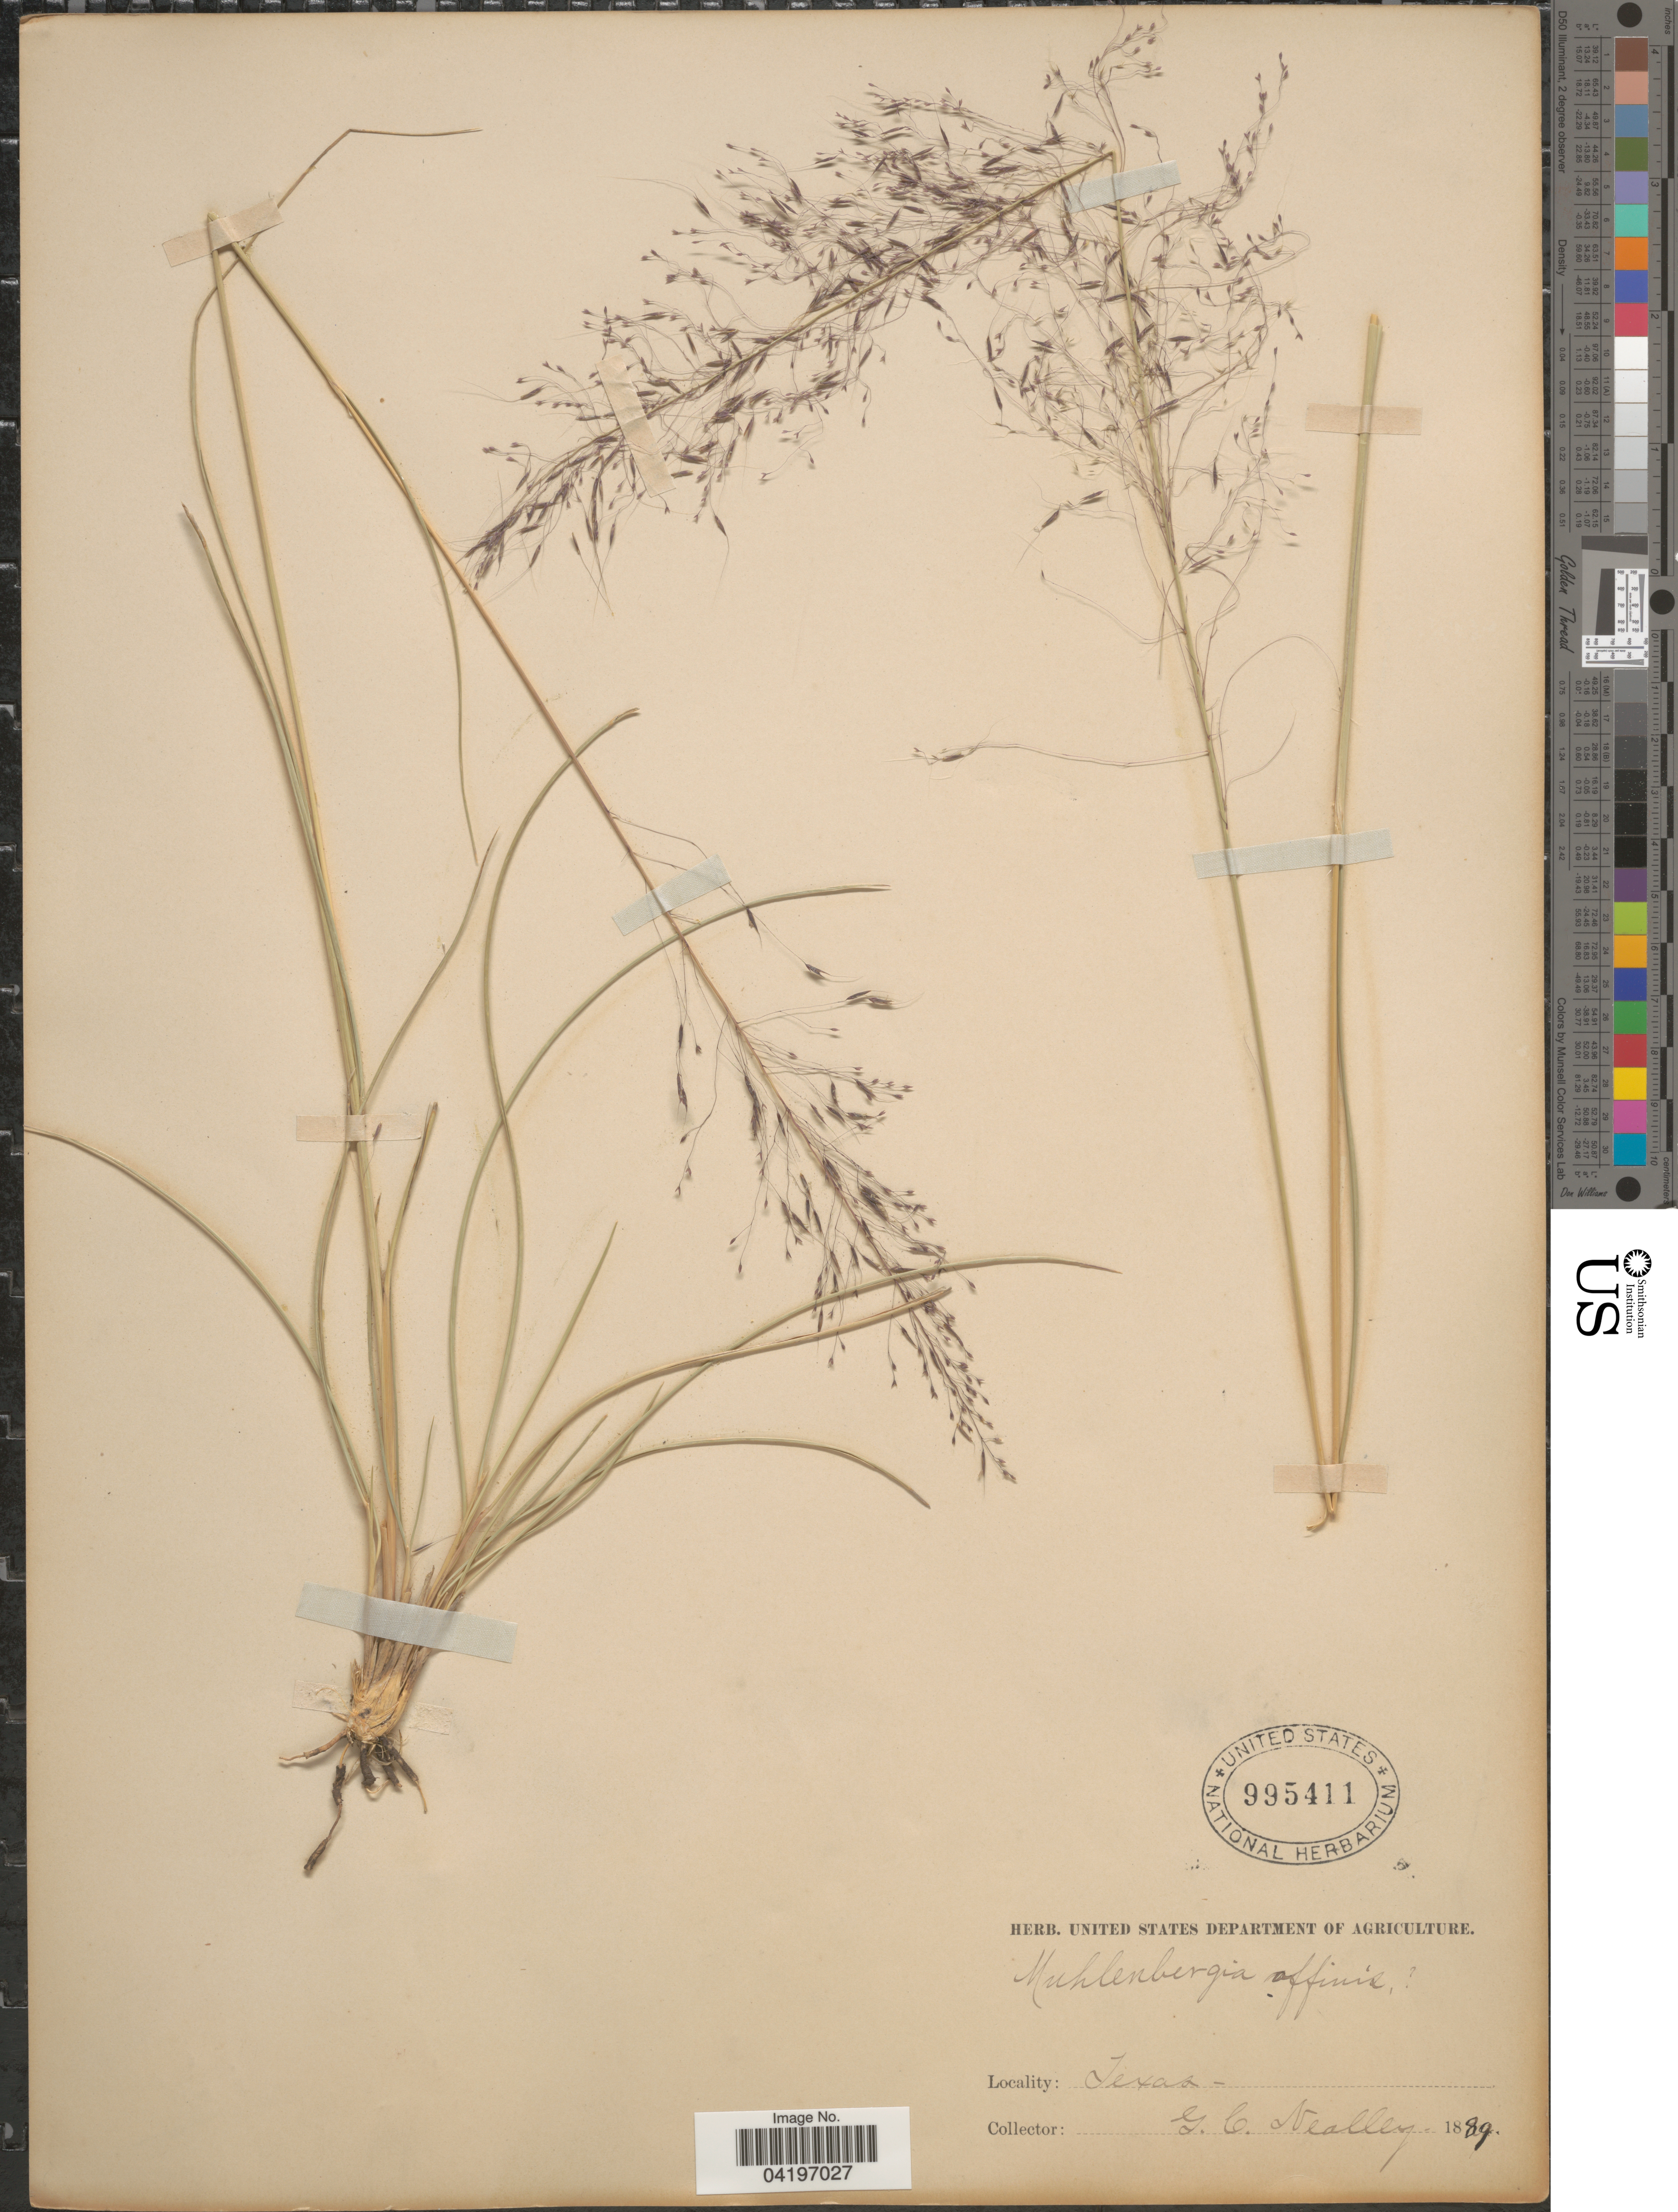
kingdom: Plantae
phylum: Tracheophyta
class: Liliopsida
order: Poales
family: Poaceae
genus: Muhlenbergia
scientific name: Muhlenbergia rigida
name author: (Kunth) Kunth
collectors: G. C. Nealley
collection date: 1889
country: United States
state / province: Texas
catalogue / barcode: US 995411